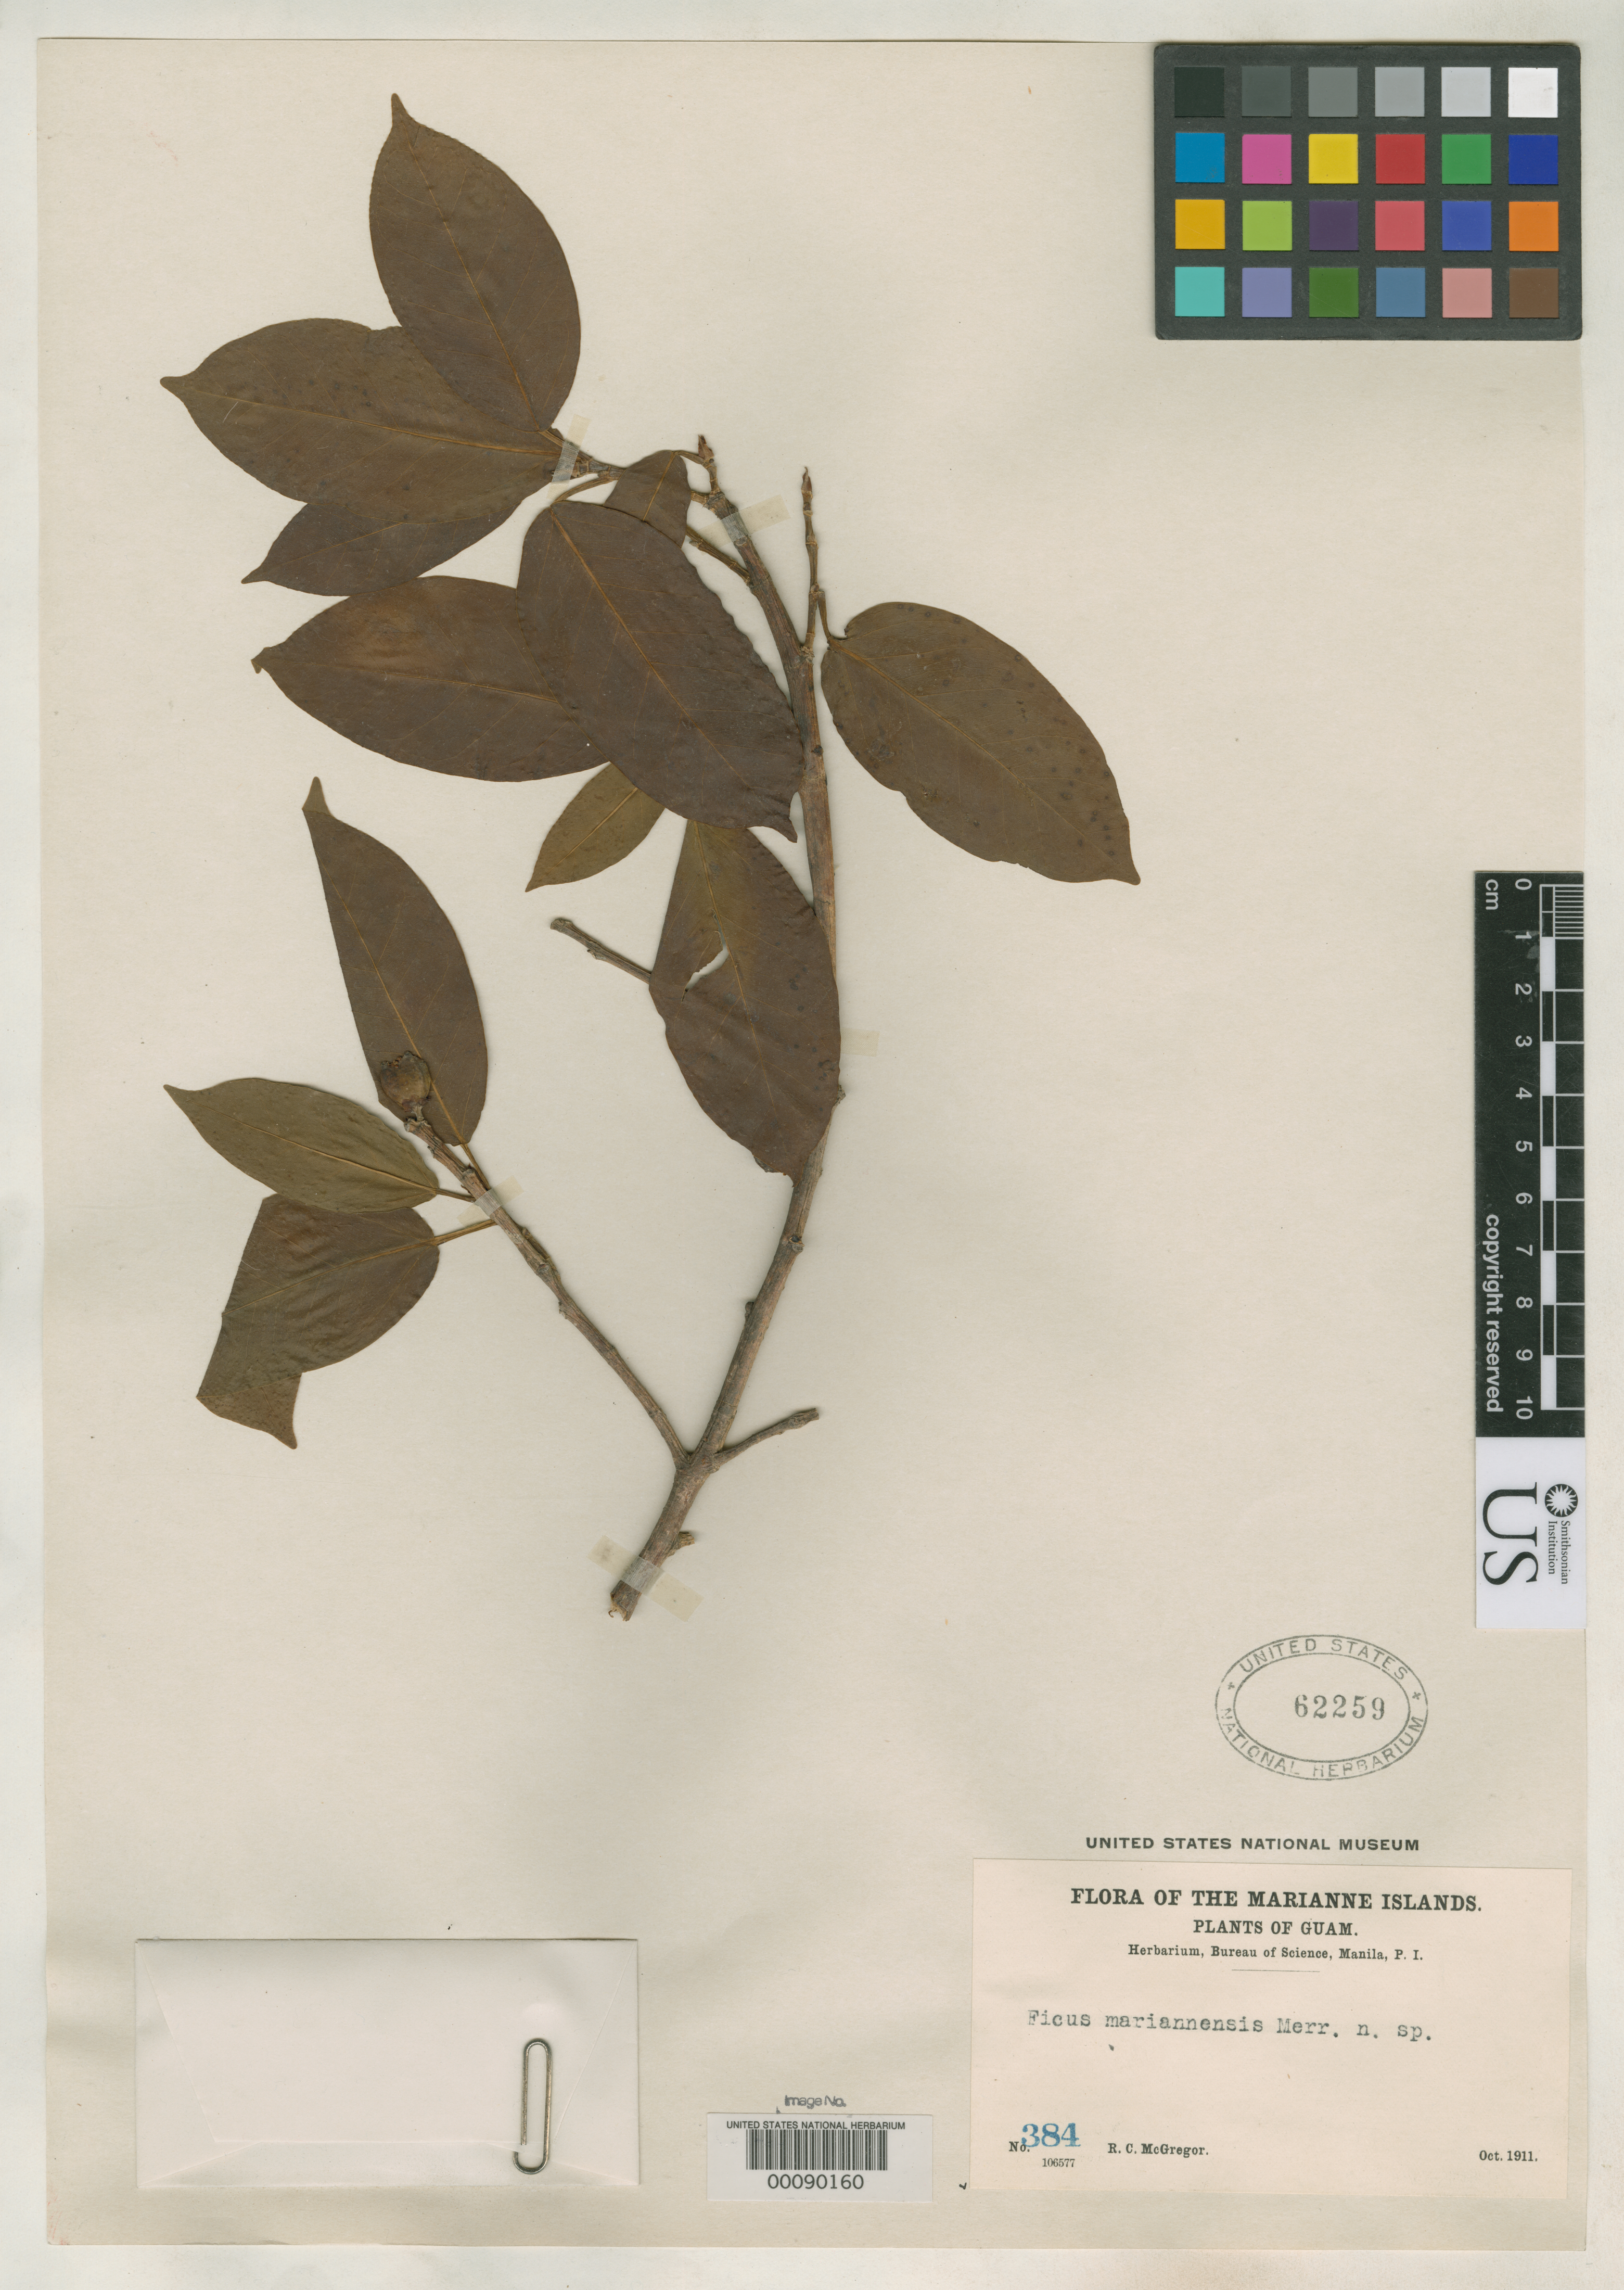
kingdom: Plantae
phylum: Tracheophyta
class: Magnoliopsida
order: Rosales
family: Moraceae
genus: Ficus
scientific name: Ficus mariannensis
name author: Merr.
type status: Isotype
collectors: R. C. McGregor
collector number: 384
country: Guam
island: Guam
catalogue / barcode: US 62259